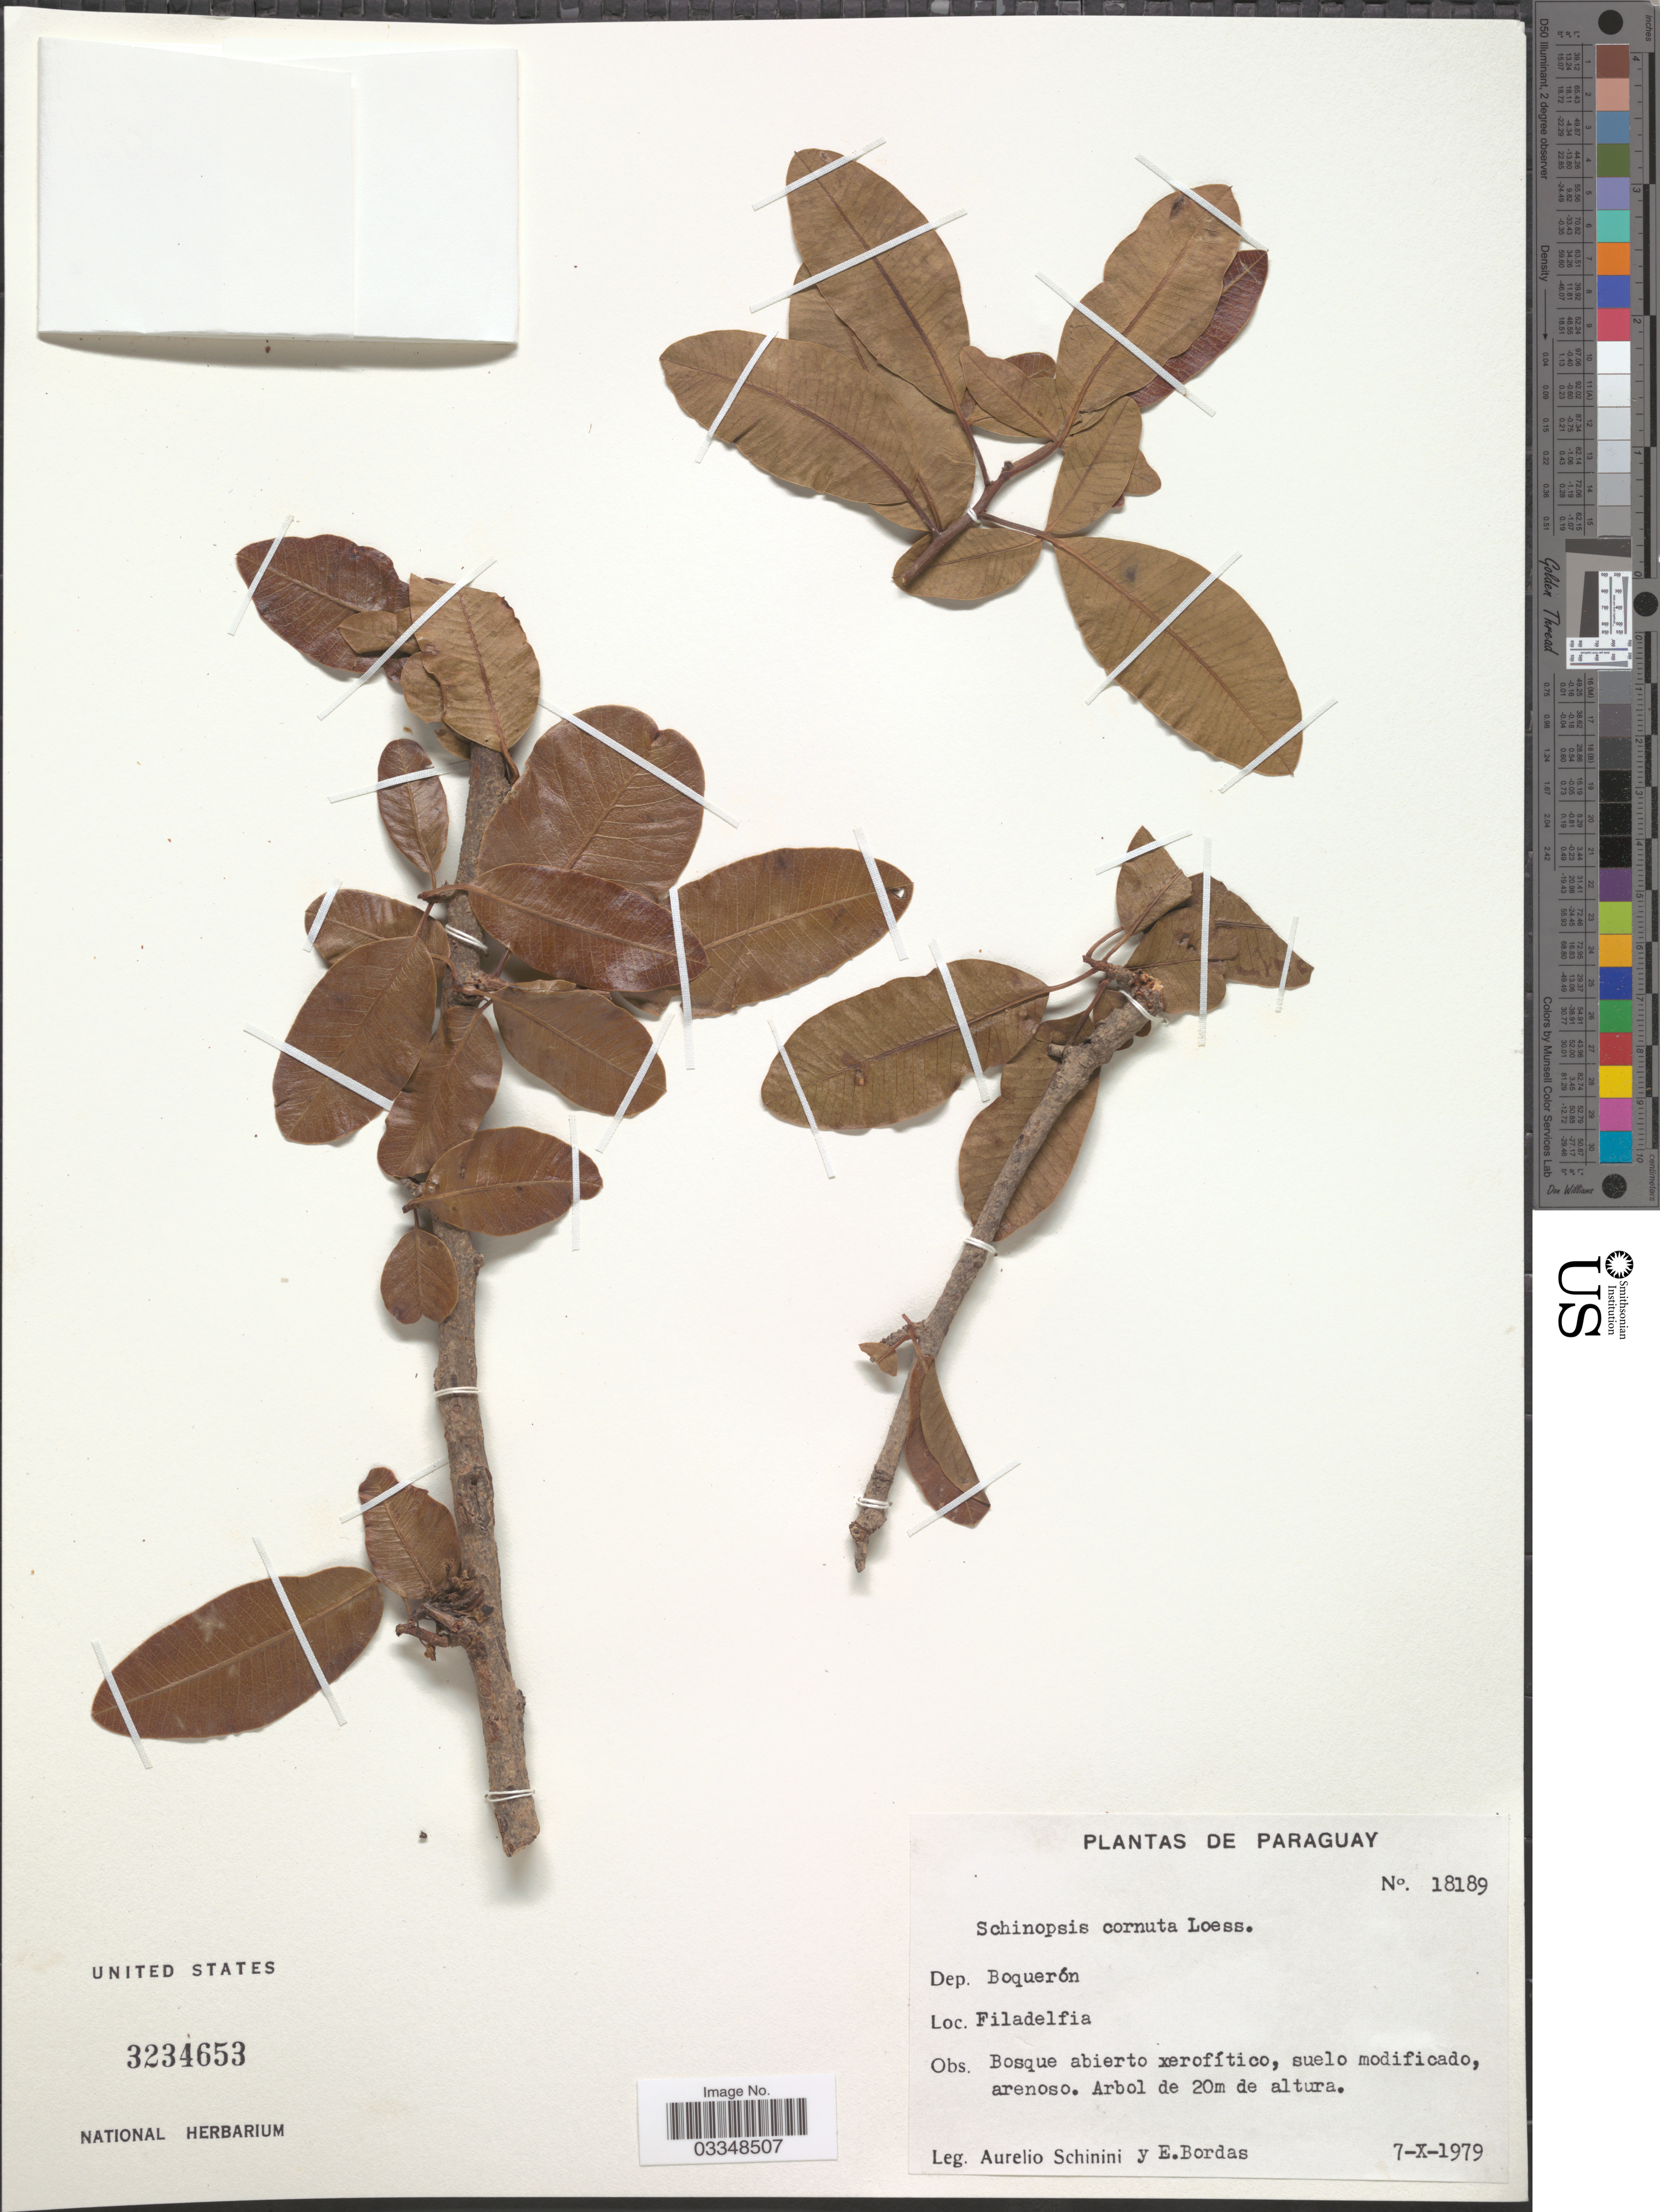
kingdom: Plantae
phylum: Tracheophyta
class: Magnoliopsida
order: Sapindales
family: Anacardiaceae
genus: Schinopsis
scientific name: Schinopsis cornuta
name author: Loes. ex Herzog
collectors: A. Schinini & E. Bordas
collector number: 18189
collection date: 1979-10-07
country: Paraguay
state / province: Boqueron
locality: Dep. Boqueron. Filadelfia.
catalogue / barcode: US 3234653